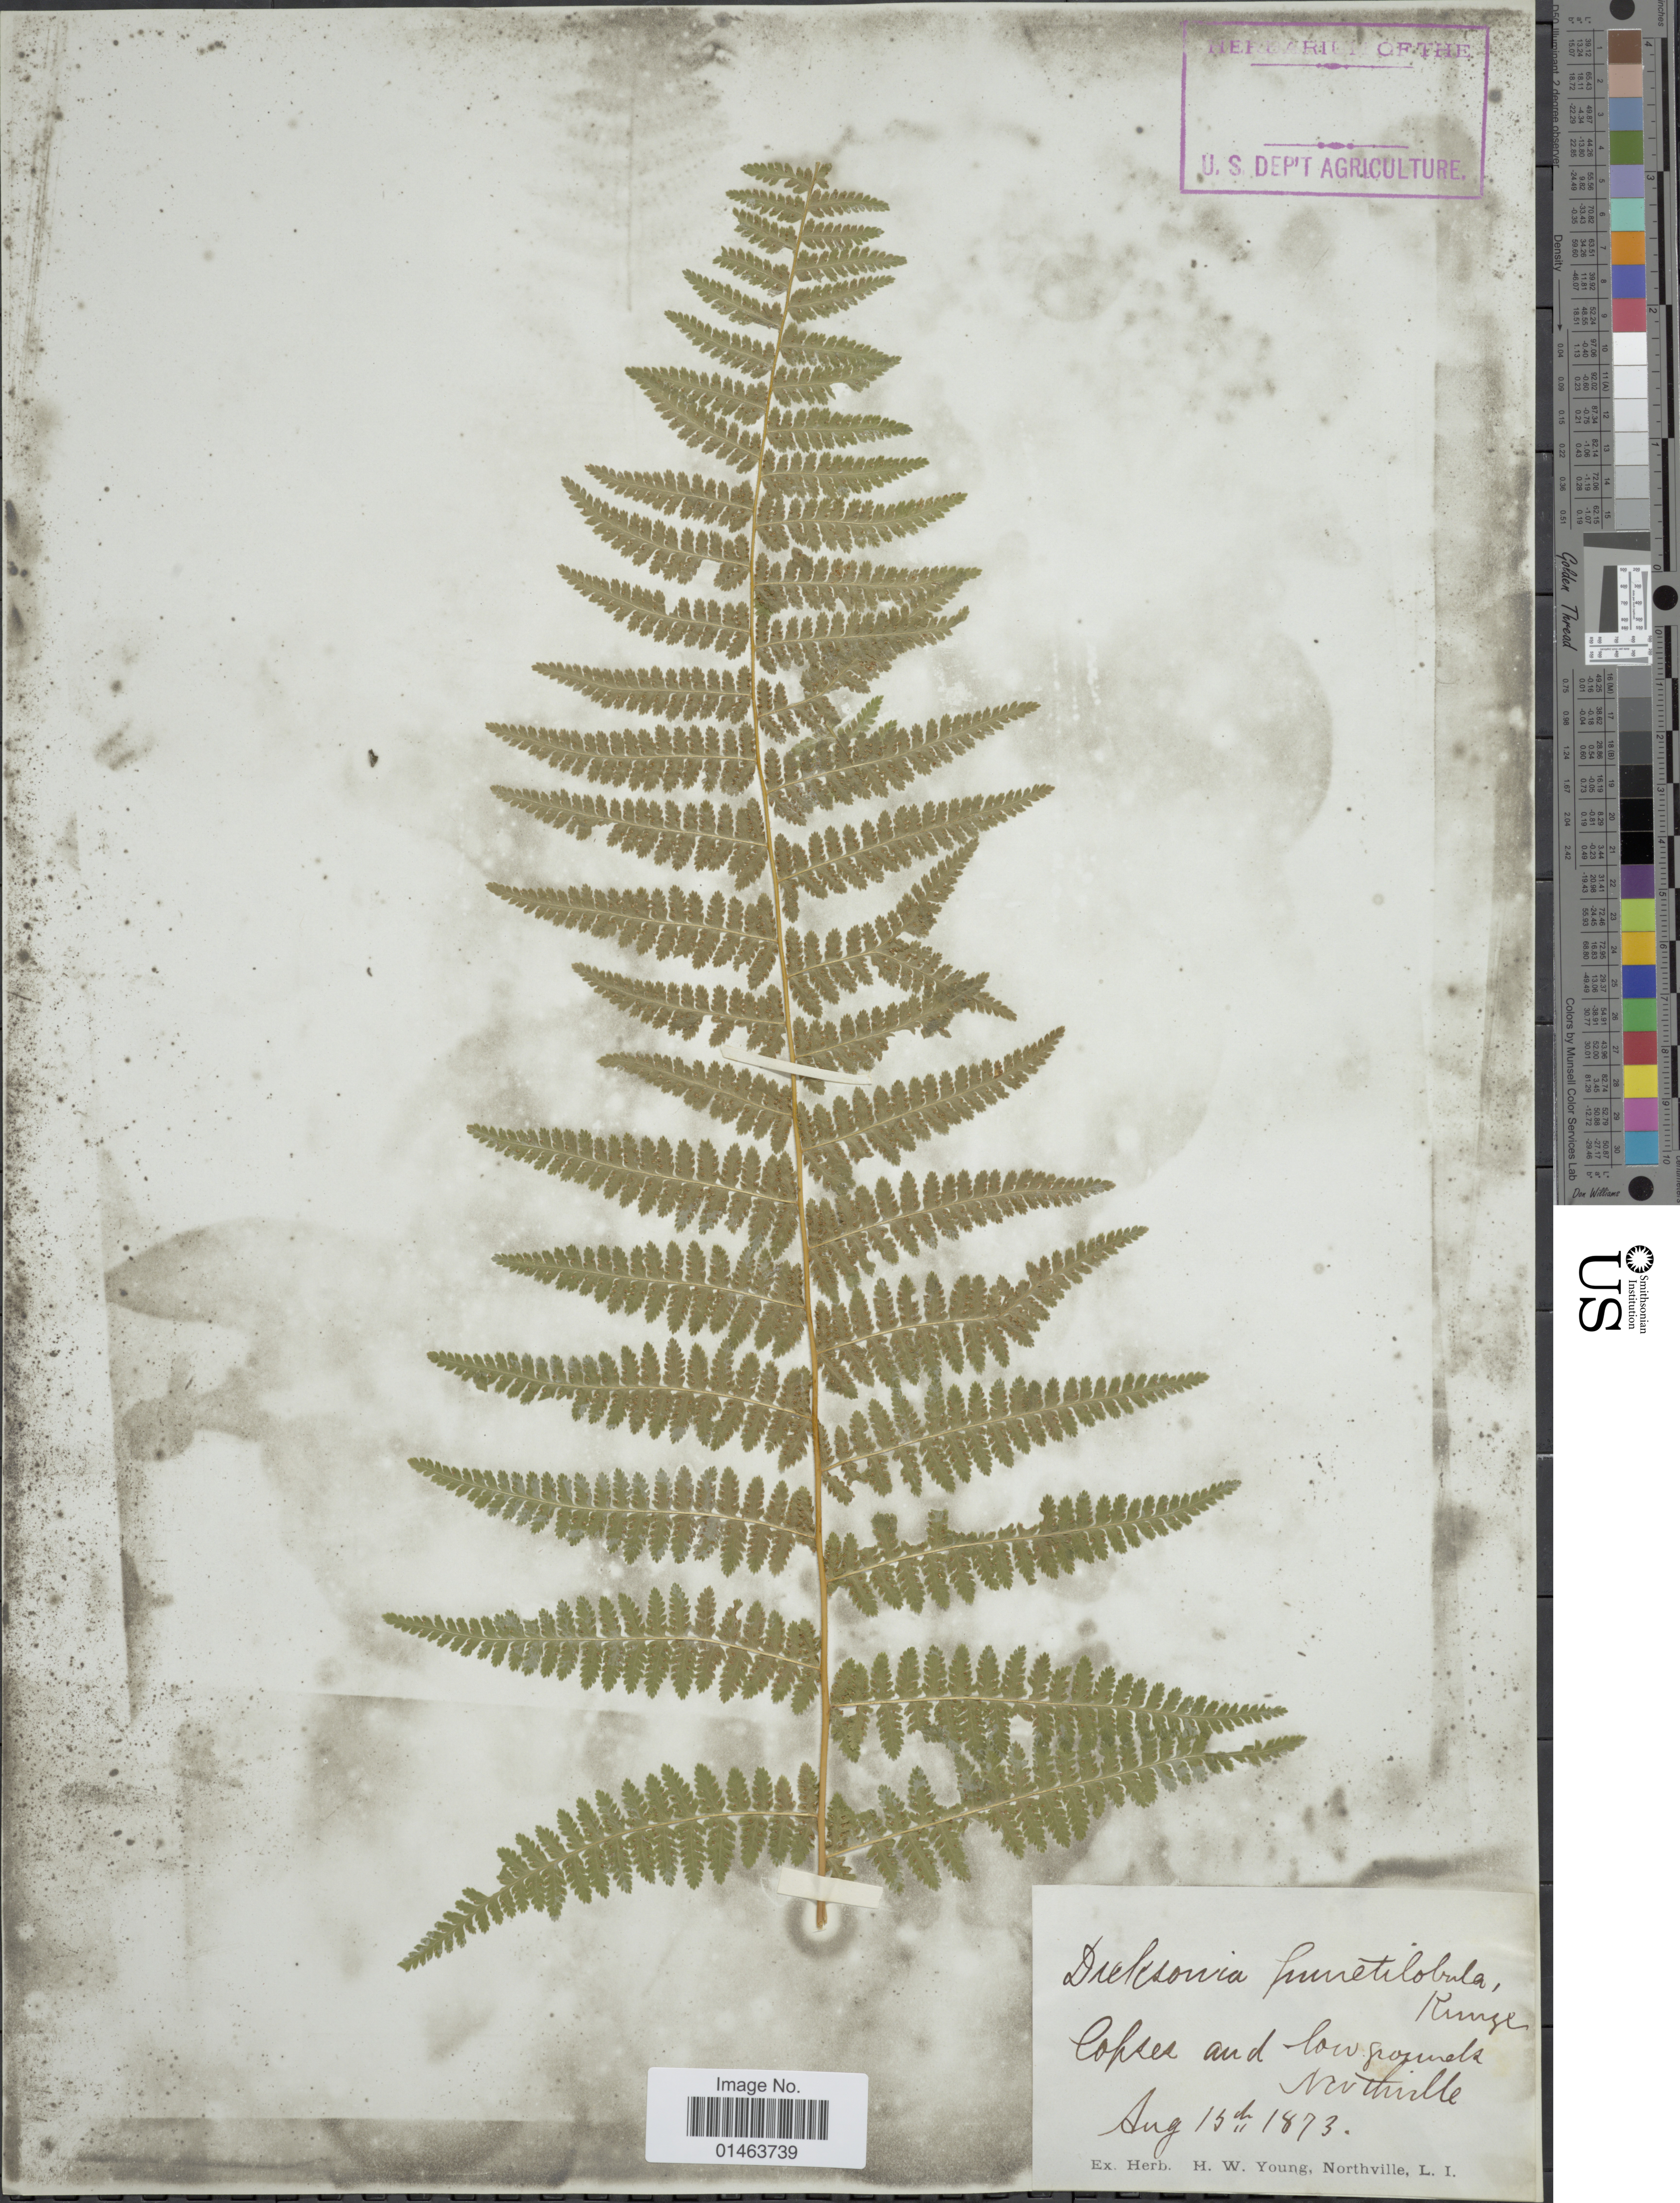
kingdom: Plantae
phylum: Tracheophyta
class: Polypodiopsida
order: Polypodiales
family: Dennstaedtiaceae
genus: Dennstaedtia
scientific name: Dennstaedtia punctilobula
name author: (Michx.) T. Moore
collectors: H. W. Young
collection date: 1873-08-15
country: United States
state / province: New York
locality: Copses and low grounds Northville, L.I.